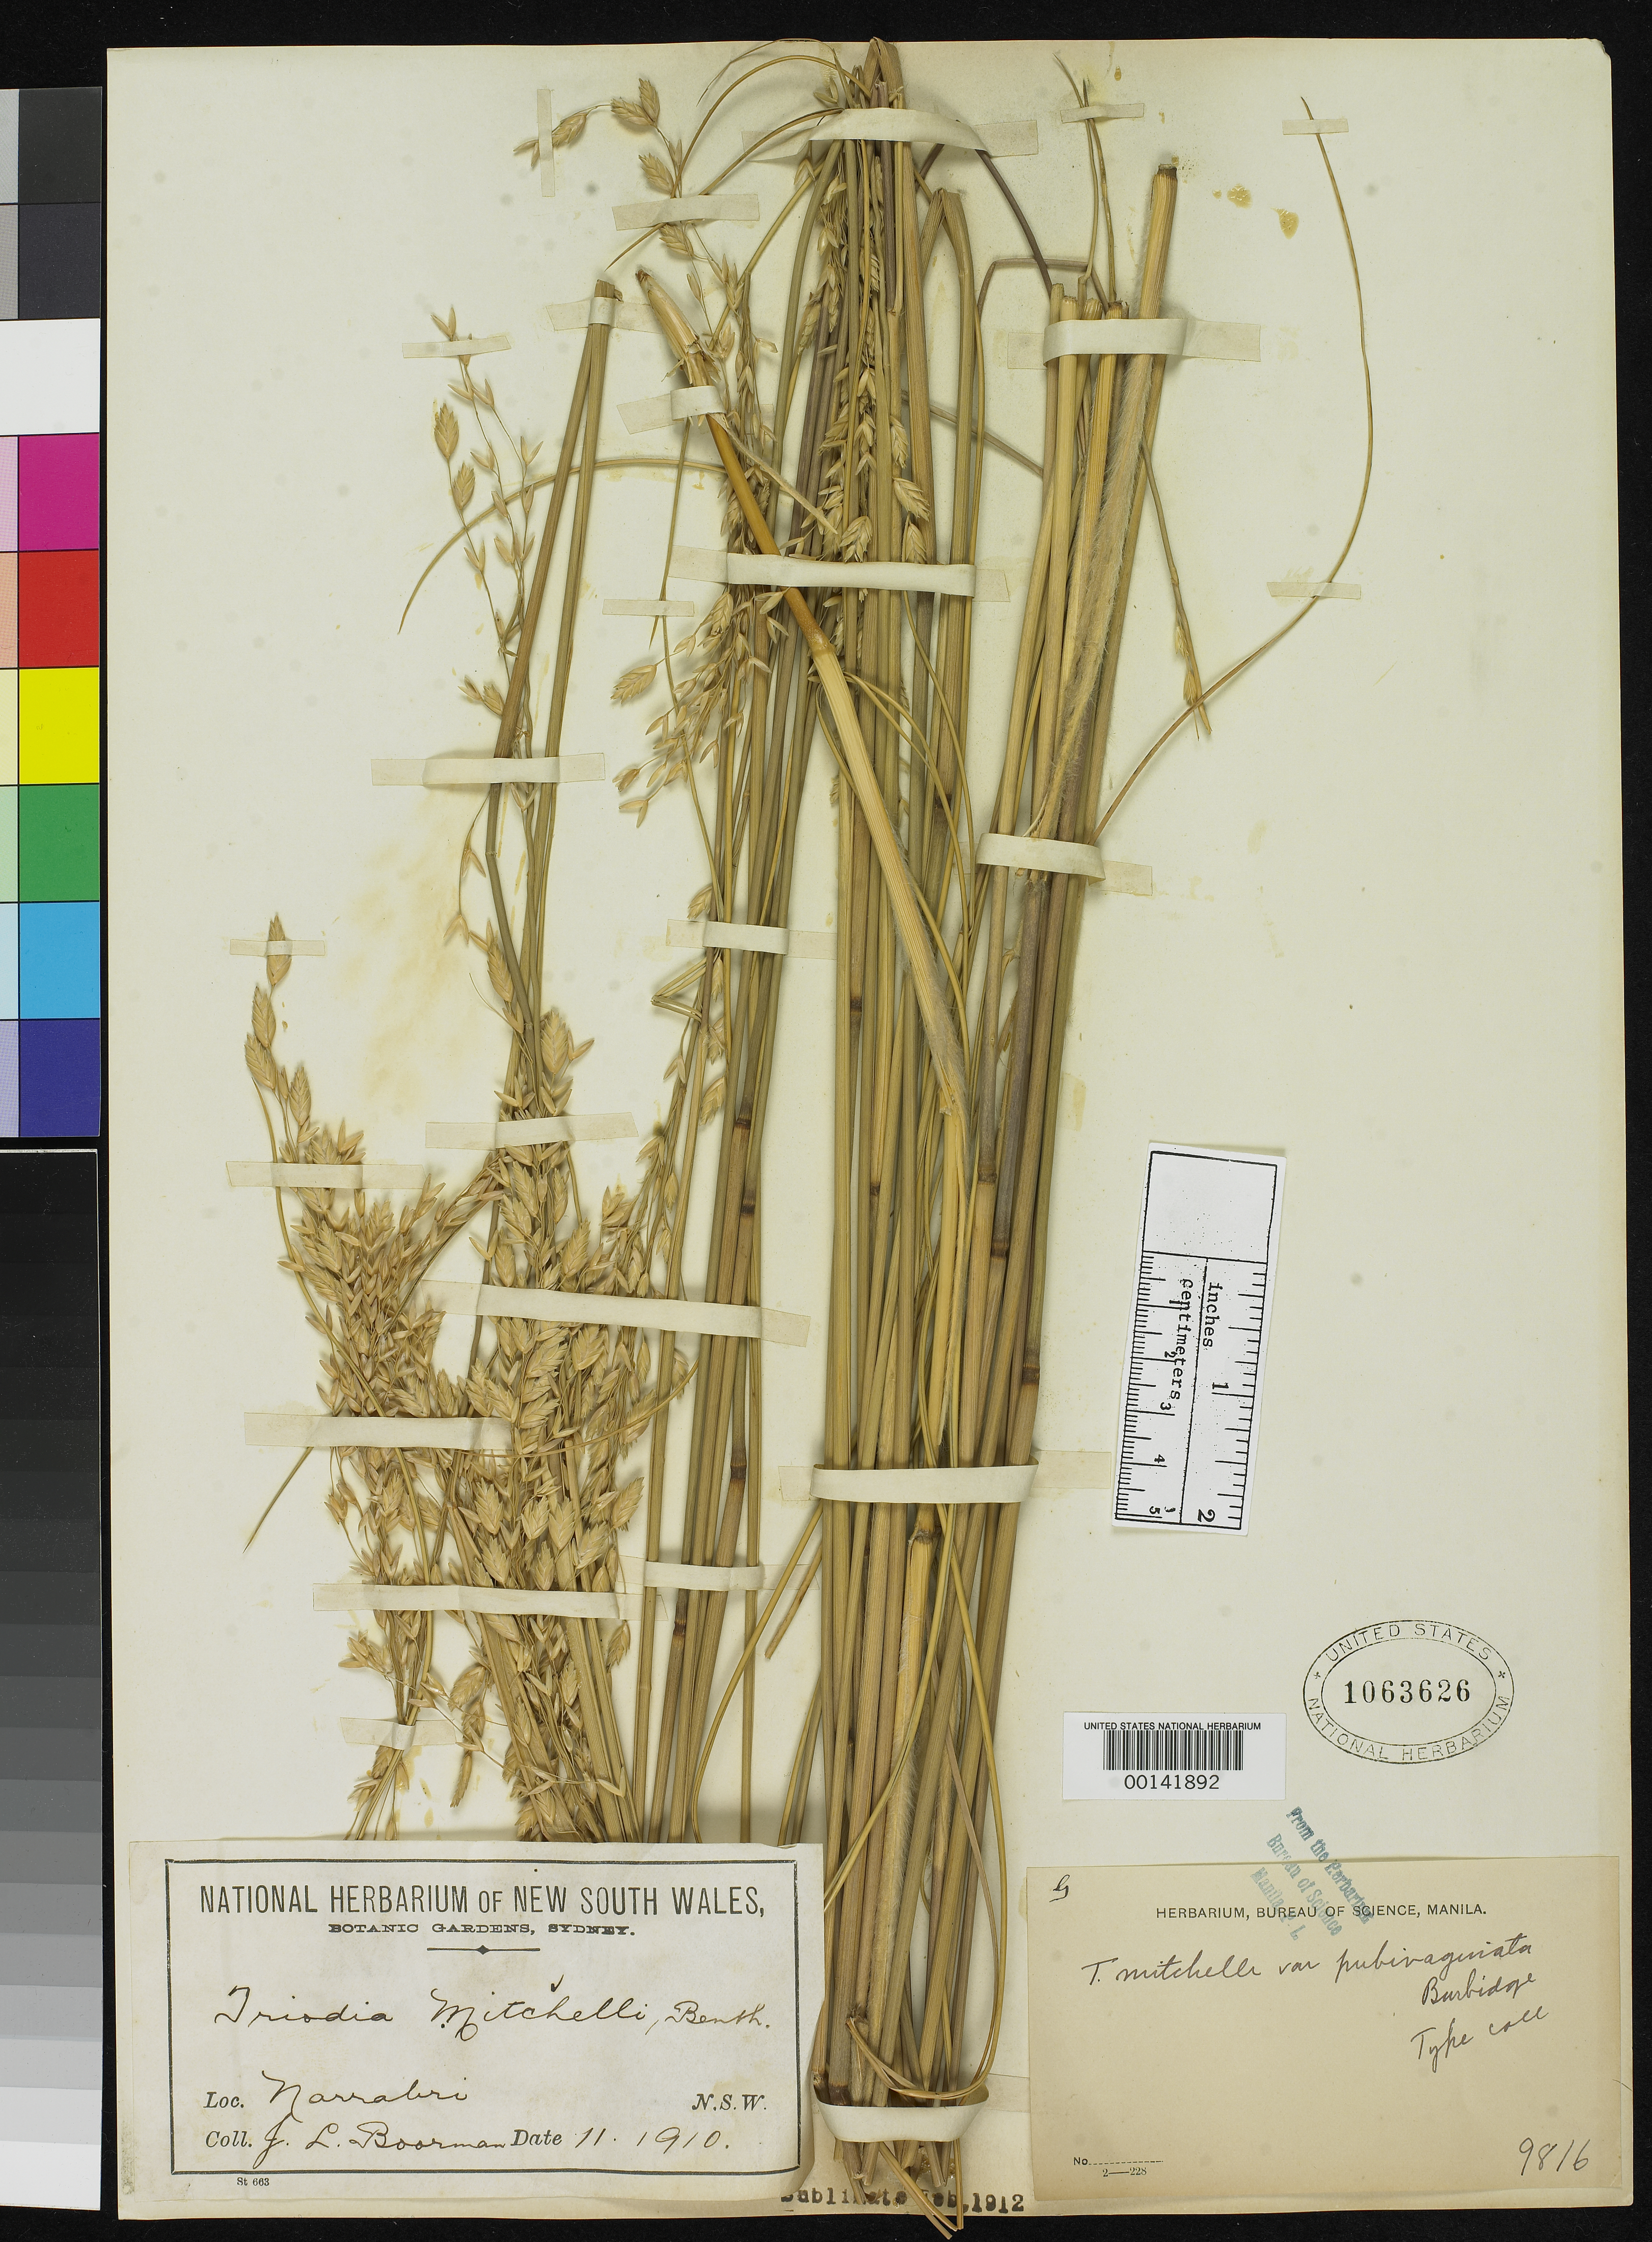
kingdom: Plantae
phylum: Tracheophyta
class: Liliopsida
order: Poales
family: Poaceae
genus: Triodia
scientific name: Triodia mitchelli var. pubivaginata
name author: N.T. Burb.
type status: Isotype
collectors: J. Boorman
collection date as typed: Nov 1910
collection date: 1910-11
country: Australia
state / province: New South Wales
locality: Narrabri.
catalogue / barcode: US 1063626